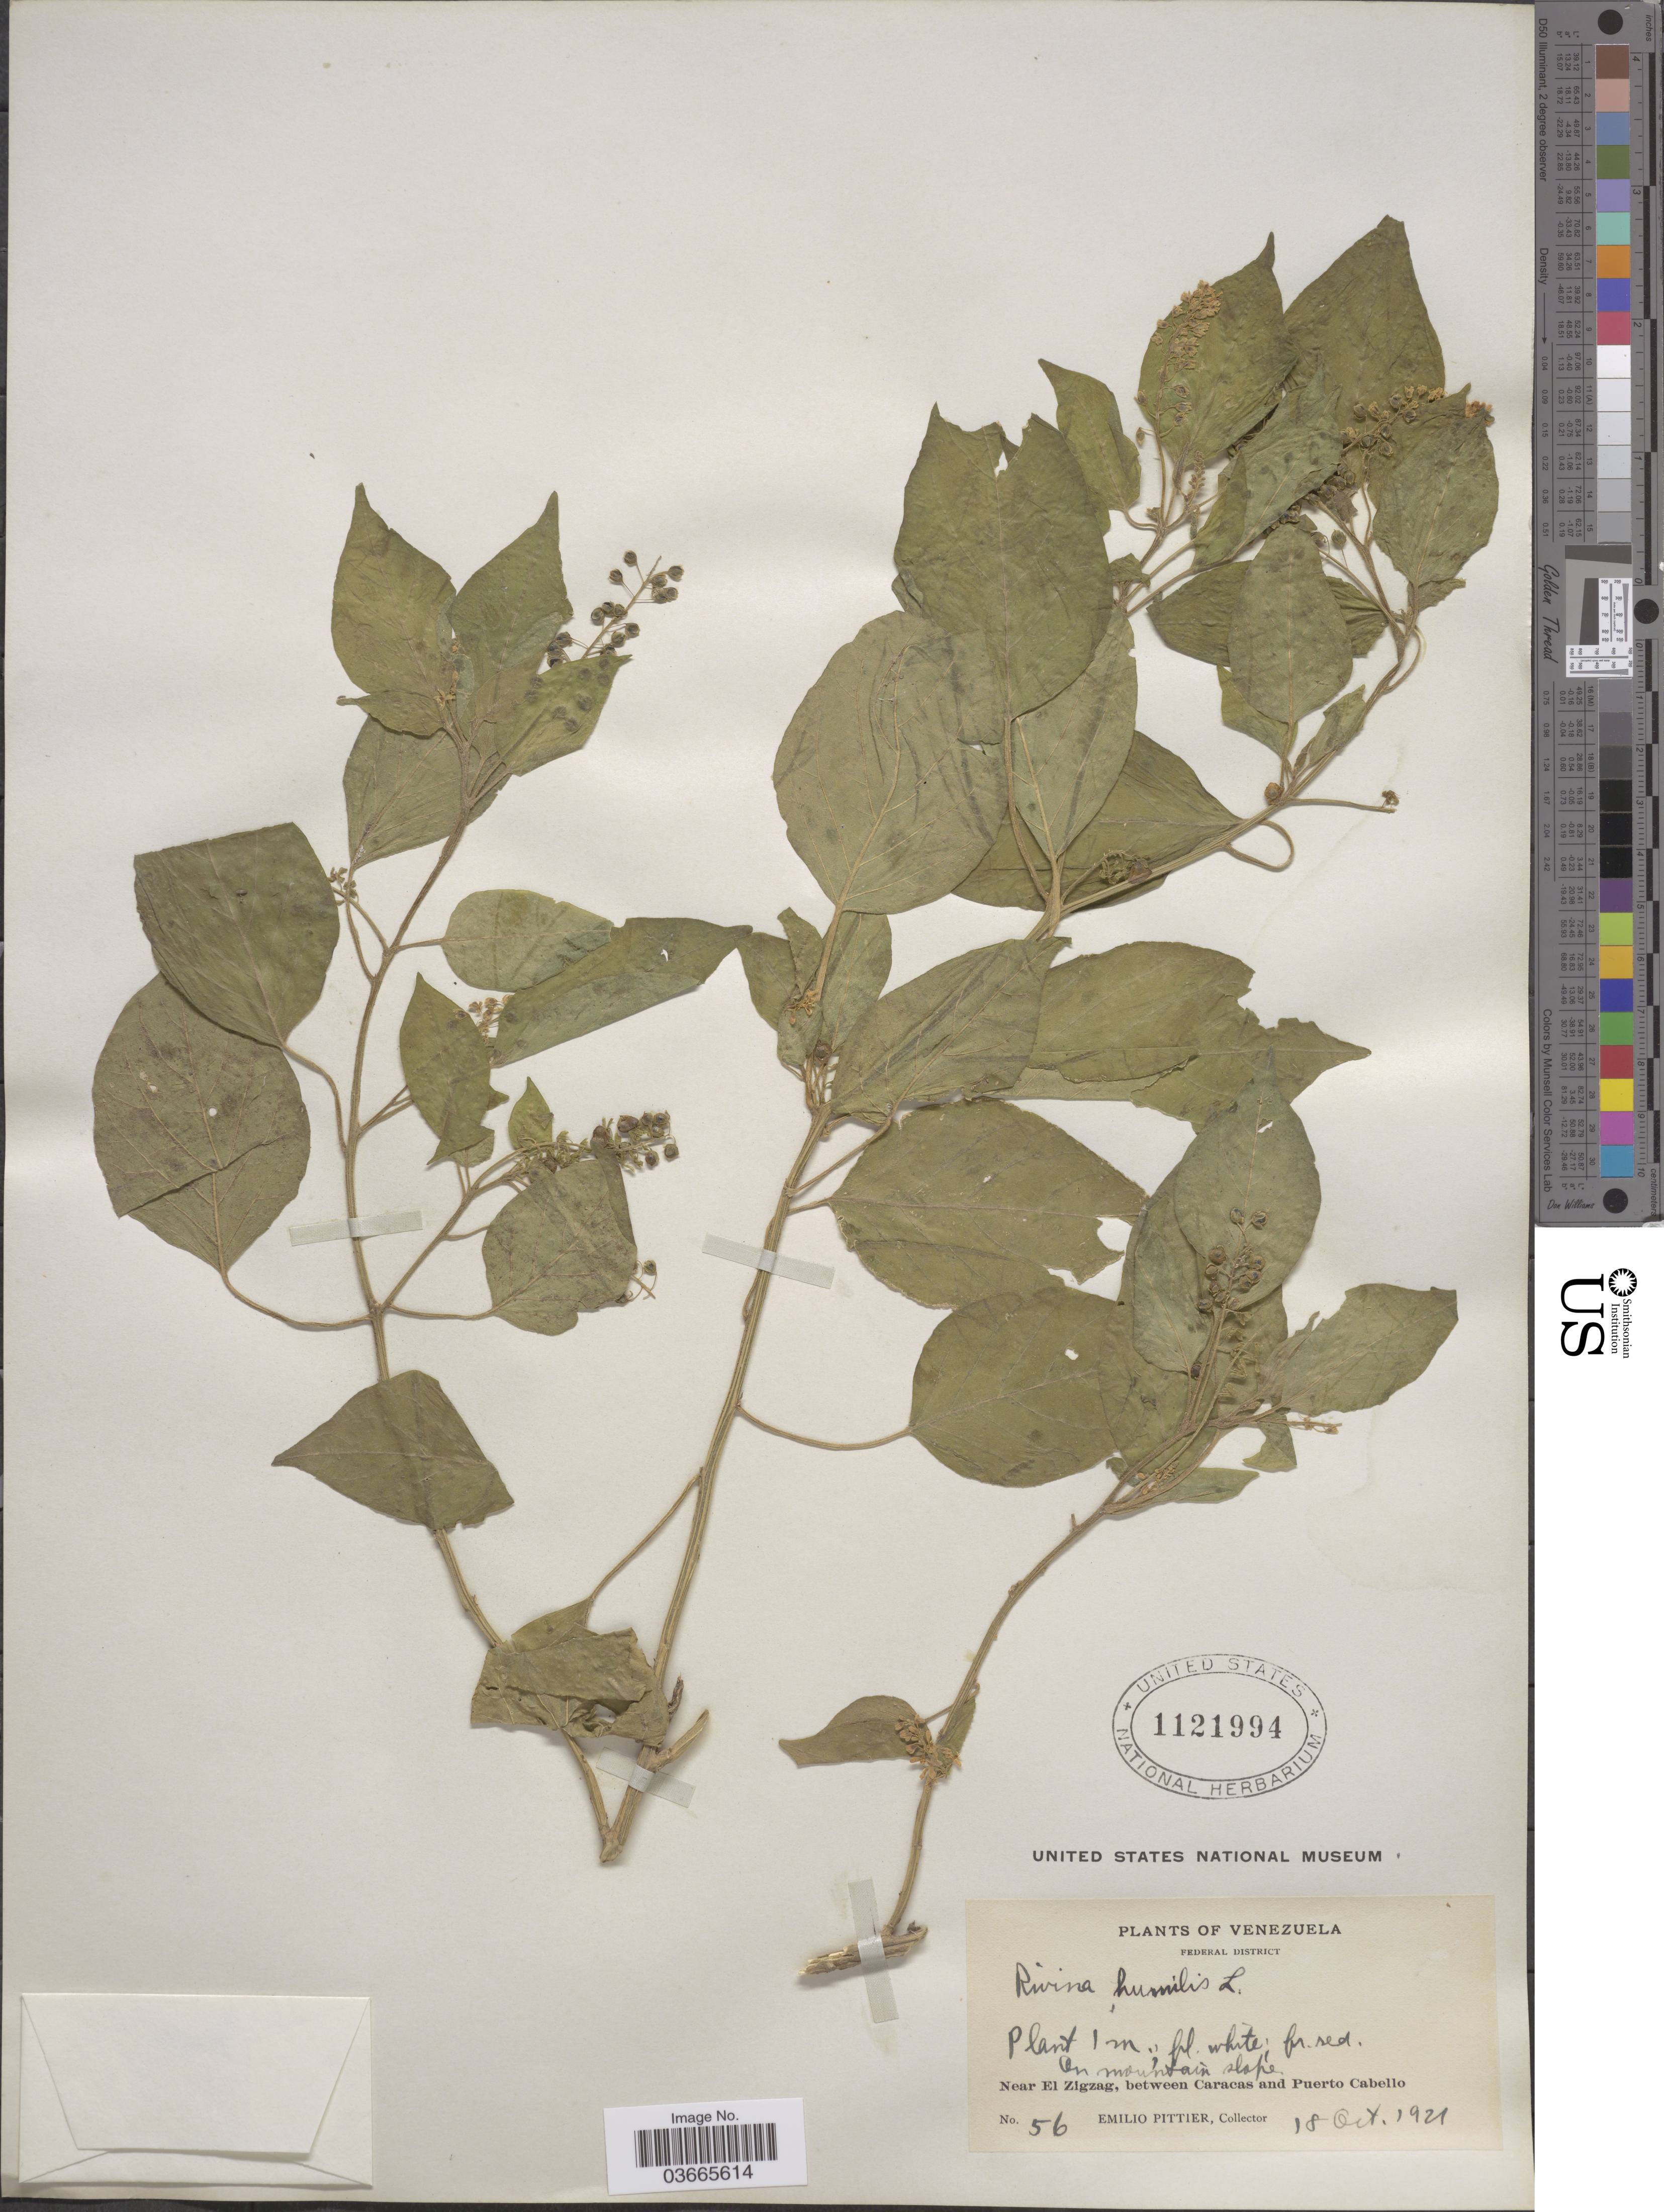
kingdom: Plantae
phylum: Tracheophyta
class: Magnoliopsida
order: Caryophyllales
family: Phytolaccaceae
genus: Rivina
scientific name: Rivina humilis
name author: L.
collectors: E. Pittier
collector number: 56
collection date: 1921-10-18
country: Venezuela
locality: Federal District. On mountain slope. Near El Zigzag, between Caracas and Puerto Cabello.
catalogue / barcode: US 1121994